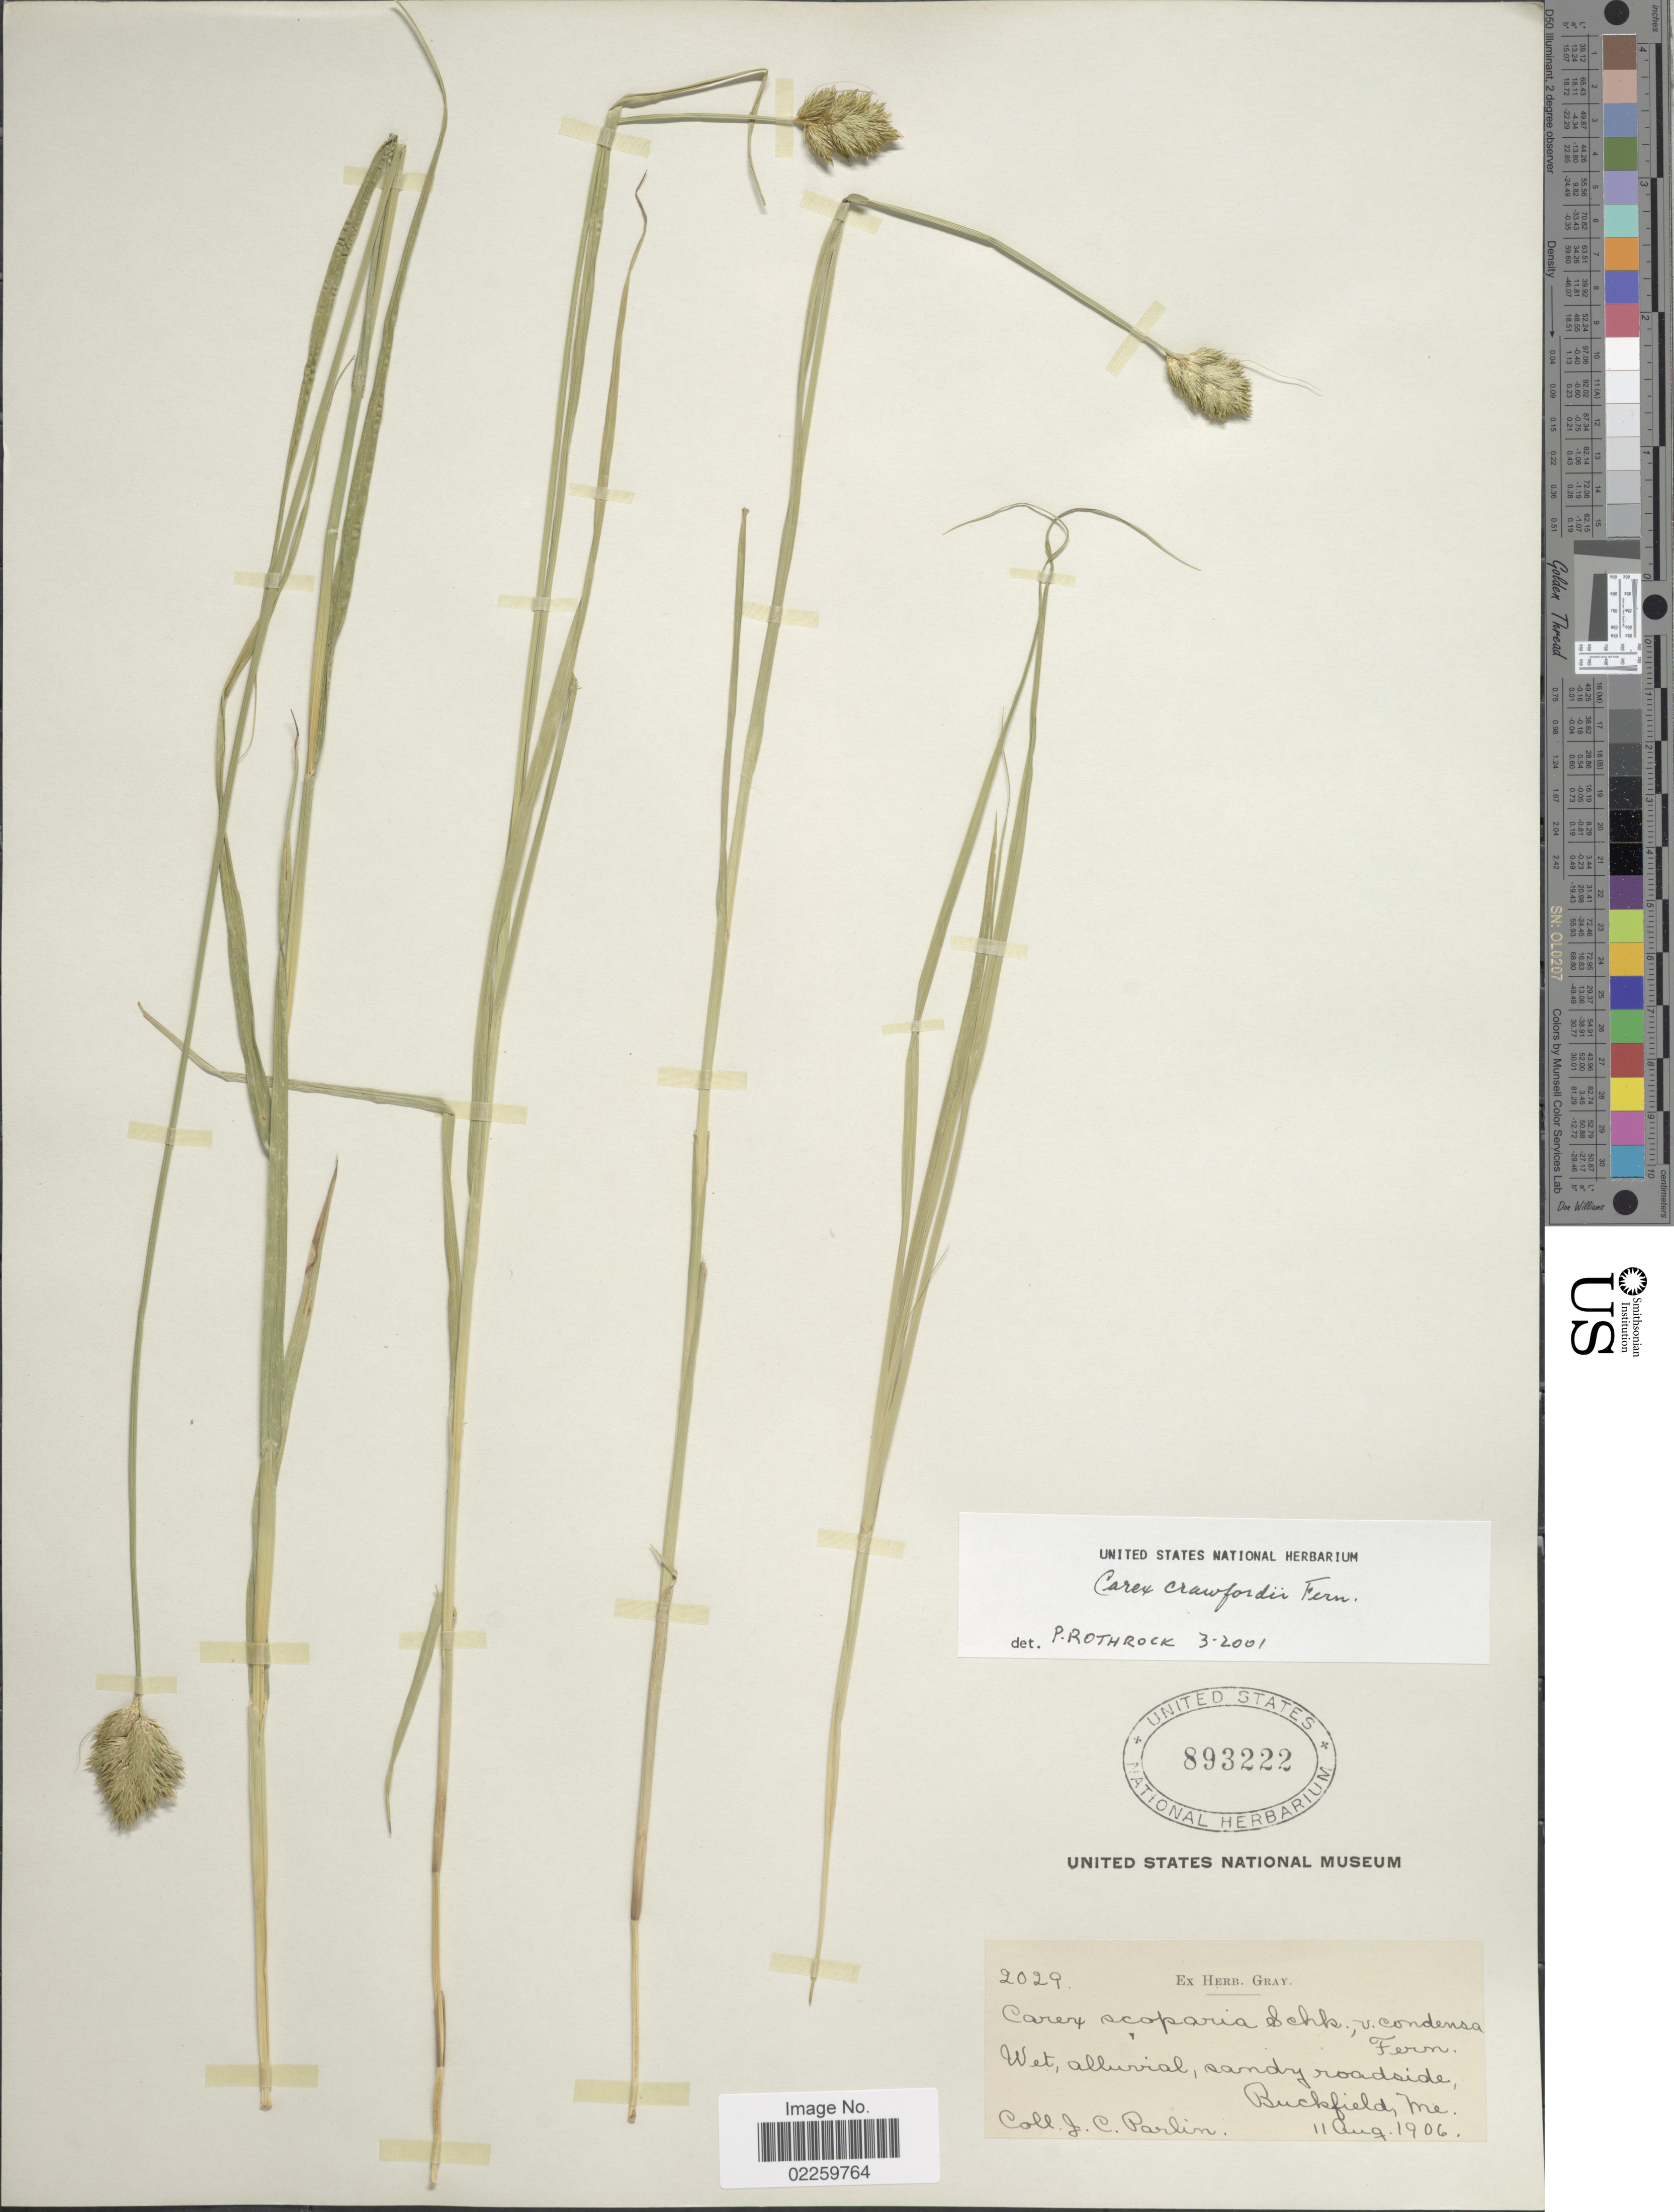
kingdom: Plantae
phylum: Tracheophyta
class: Liliopsida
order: Poales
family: Cyperaceae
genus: Carex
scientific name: Carex crawfordii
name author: Fernald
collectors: J. Parlin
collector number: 2029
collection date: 1906-08-11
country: United States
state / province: Maine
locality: Wet, alluvial, sandy roadside, Buckfield.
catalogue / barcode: US 893222